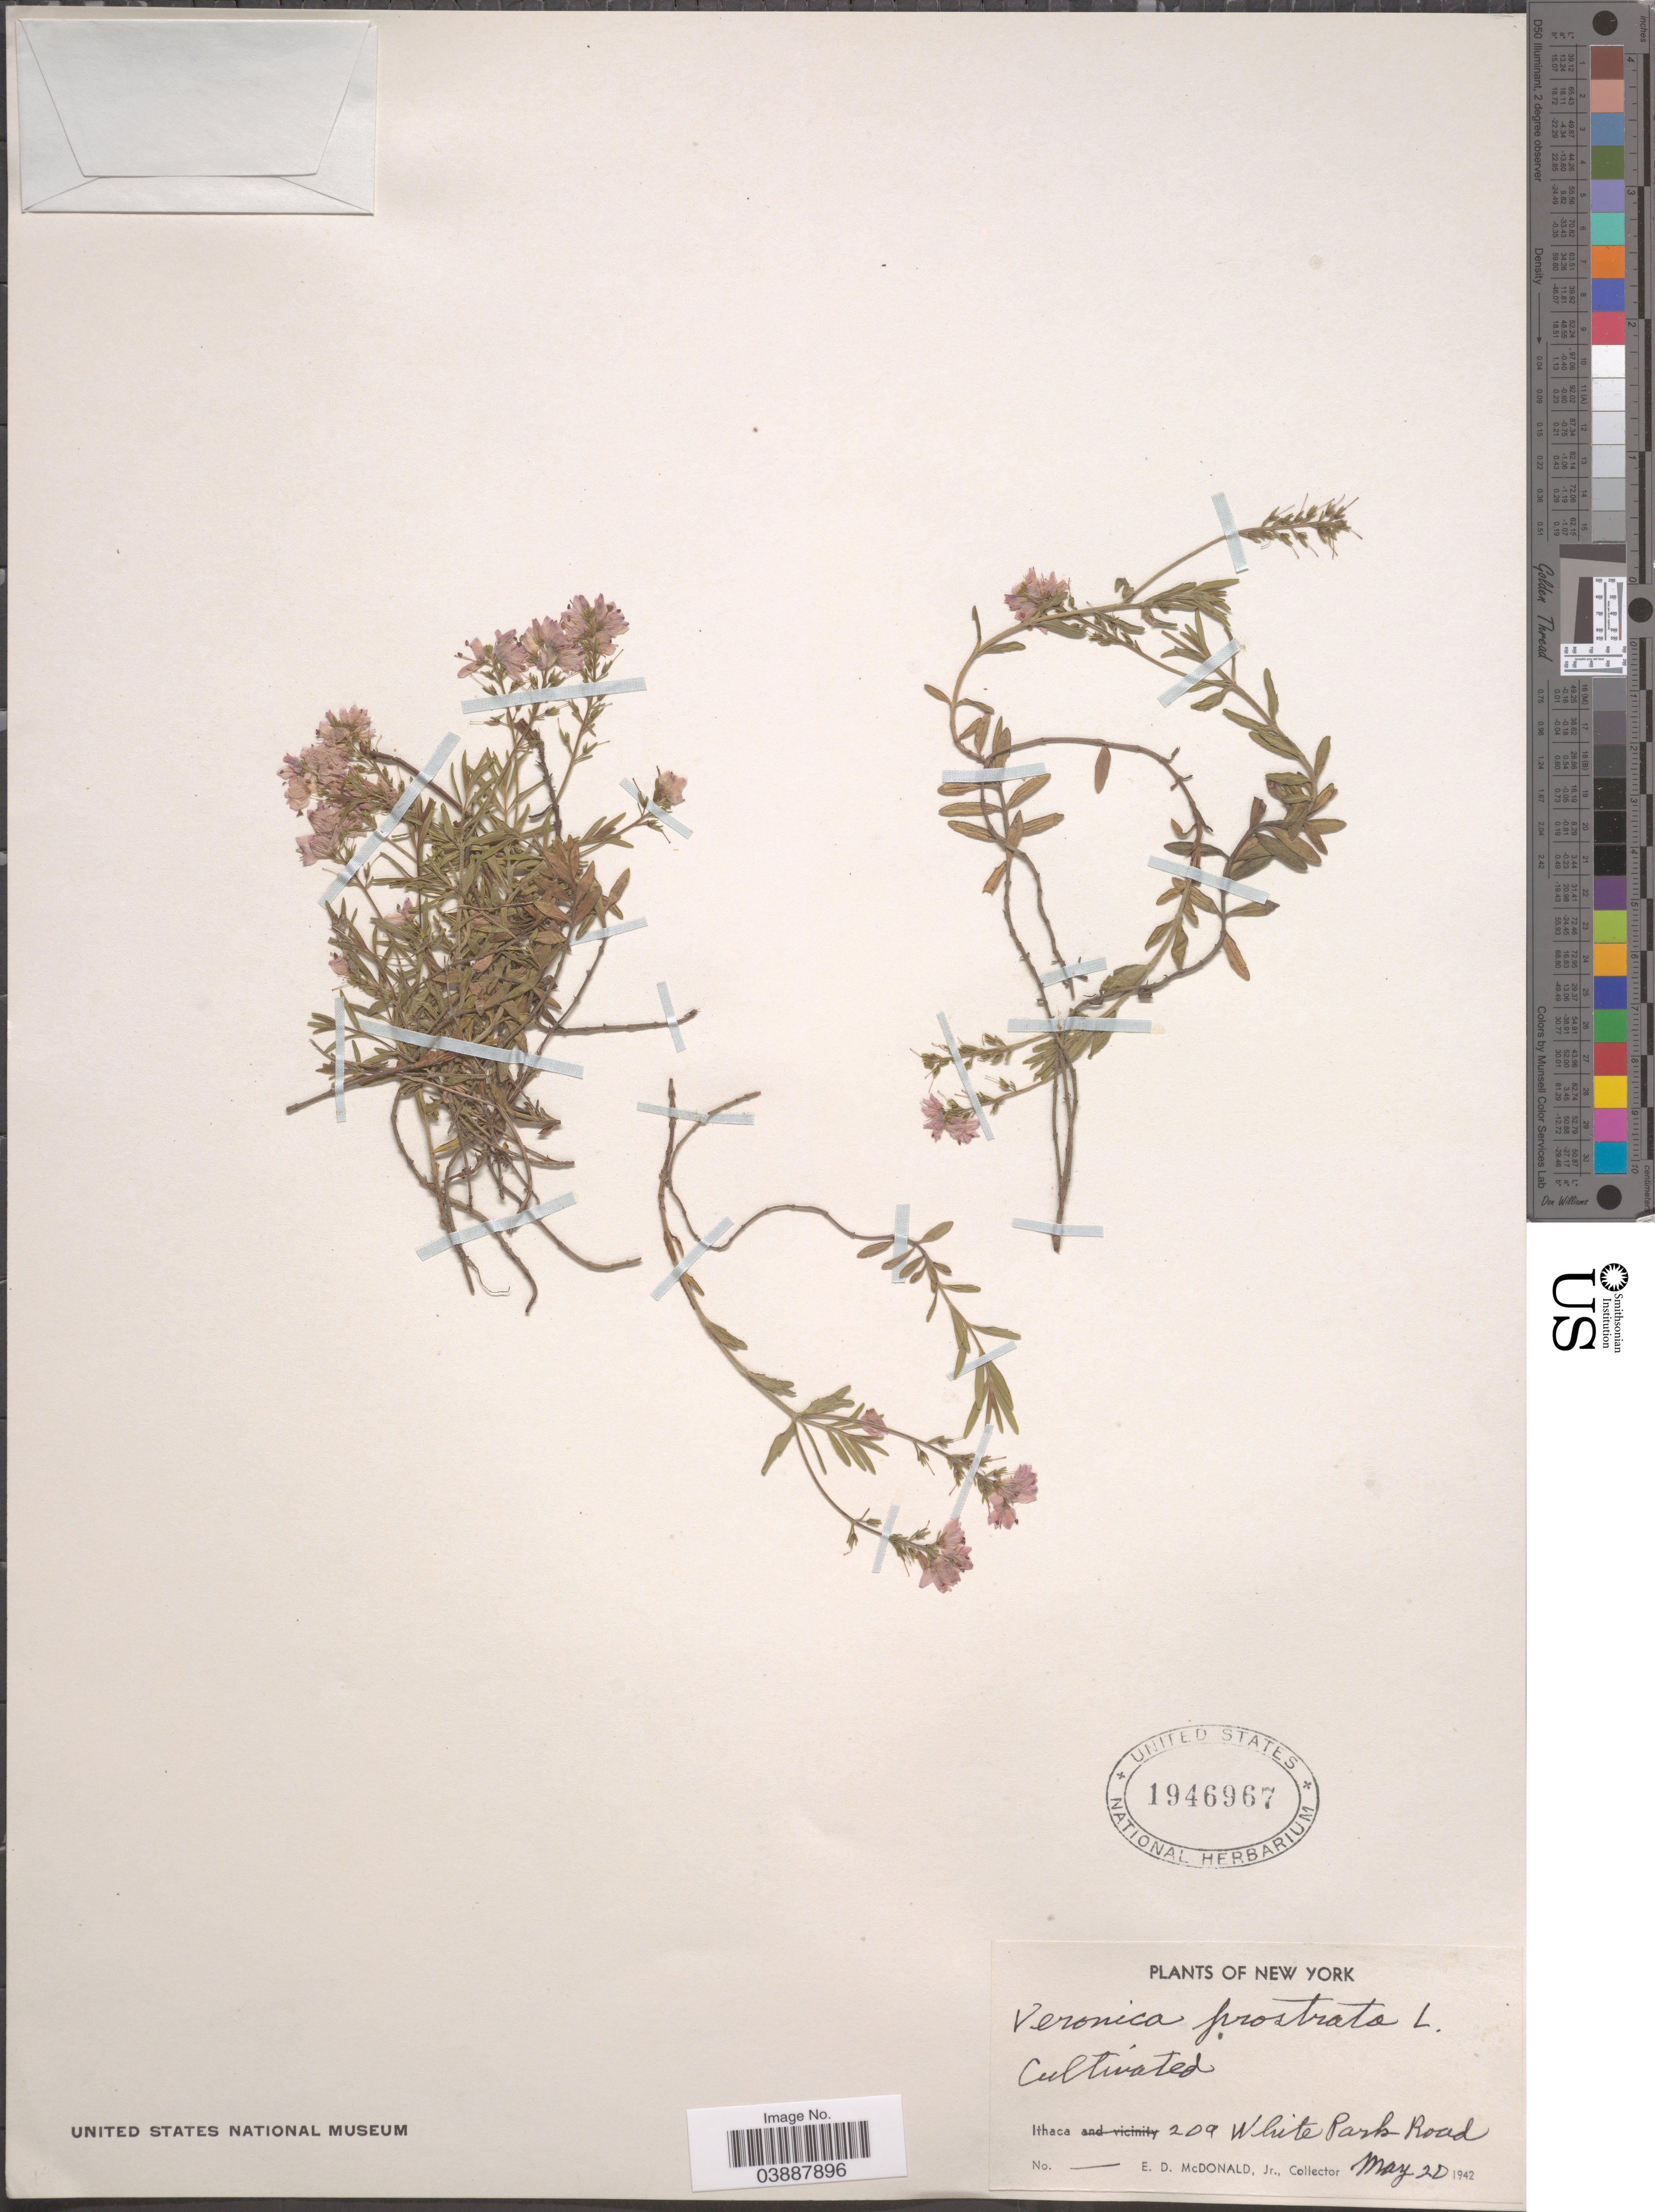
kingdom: Plantae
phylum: Tracheophyta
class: Magnoliopsida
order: Lamiales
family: Plantaginaceae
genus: Veronica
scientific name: Veronica prostrata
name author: L.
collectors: E. D. McDonald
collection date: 1942-05-20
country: United States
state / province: New York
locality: Ithaca. 20a White Park Road.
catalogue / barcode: US 1946967